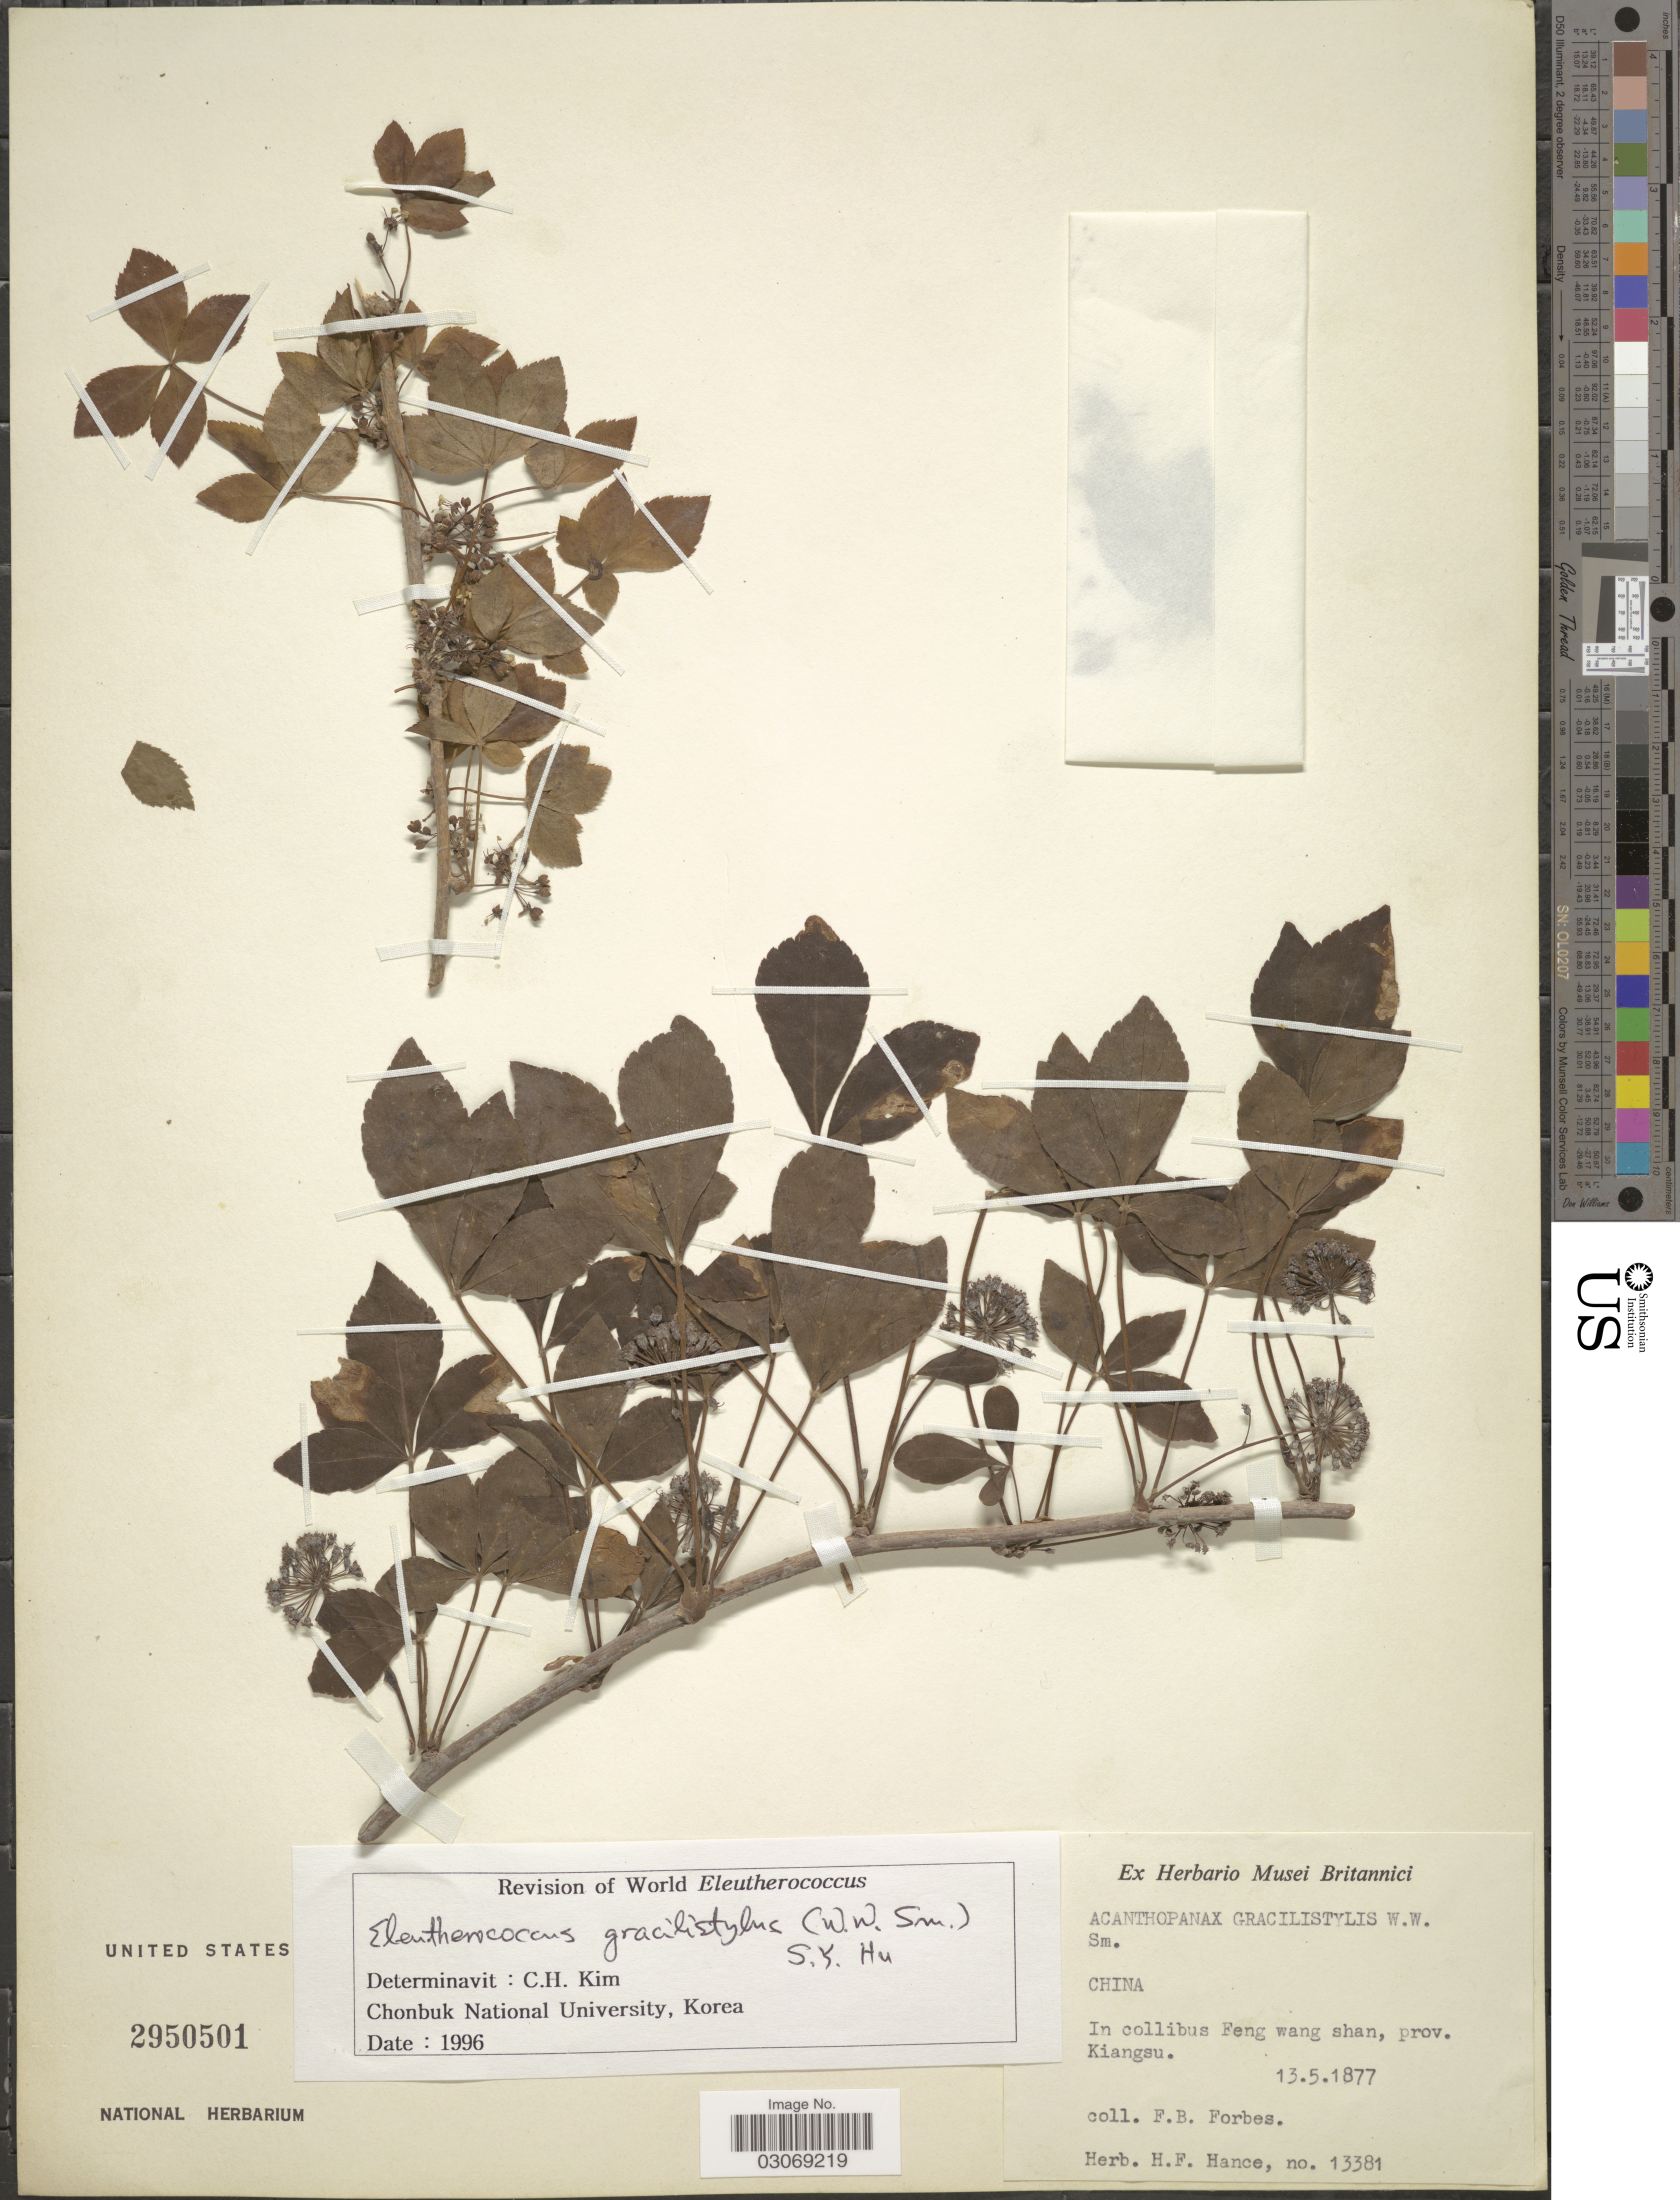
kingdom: Plantae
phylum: Tracheophyta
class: Magnoliopsida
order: Apiales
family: Araliaceae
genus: Eleutherococcus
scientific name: Eleutherococcus gracilistylus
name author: (W.W. Sm.) S.Y. Hu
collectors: F. Forbes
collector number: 13381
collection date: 1877-05-13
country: China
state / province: Jiangsu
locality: In collibus Feng wang shan, prov. Kiangsu.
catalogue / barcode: US 2950501